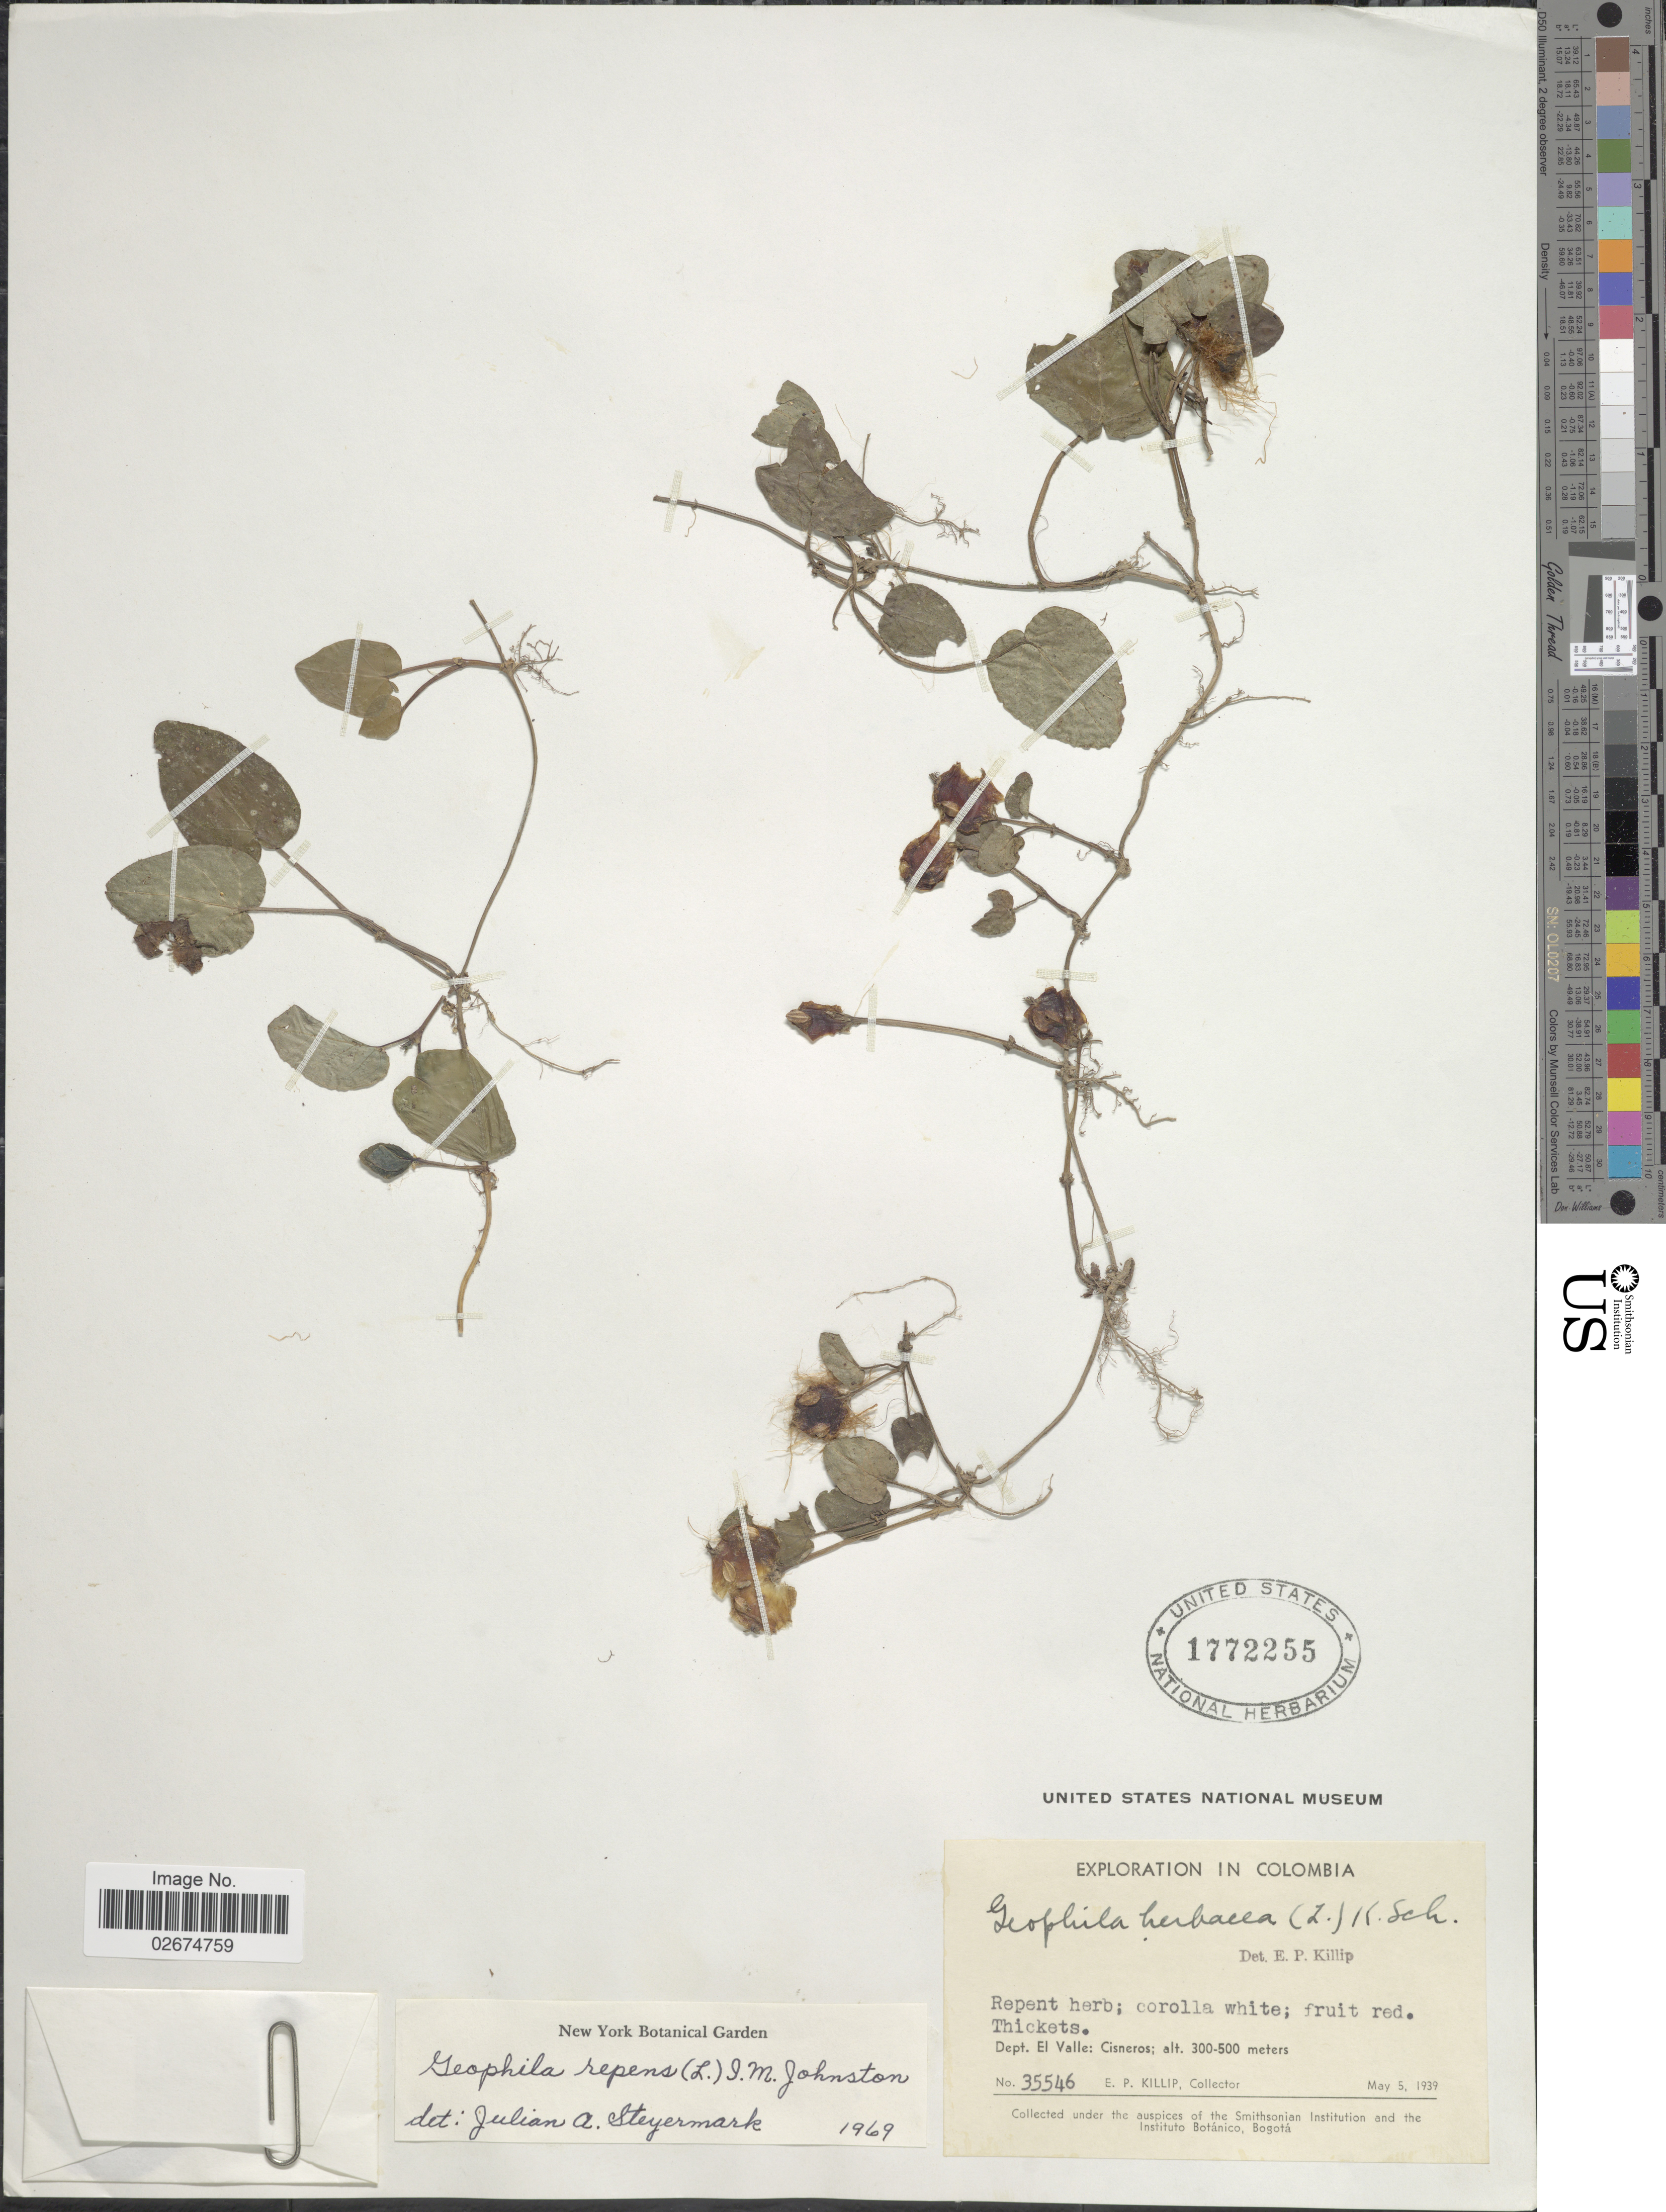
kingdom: Plantae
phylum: Tracheophyta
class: Magnoliopsida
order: Gentianales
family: Rubiaceae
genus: Carinta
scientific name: Carinta repens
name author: (L.) L.B. Sm. & Downs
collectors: E. P. Killip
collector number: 35546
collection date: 1939-05-05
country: Colombia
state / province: Valle del Cauca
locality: Dept. El Valle: Cisneros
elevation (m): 300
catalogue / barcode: US 1772255